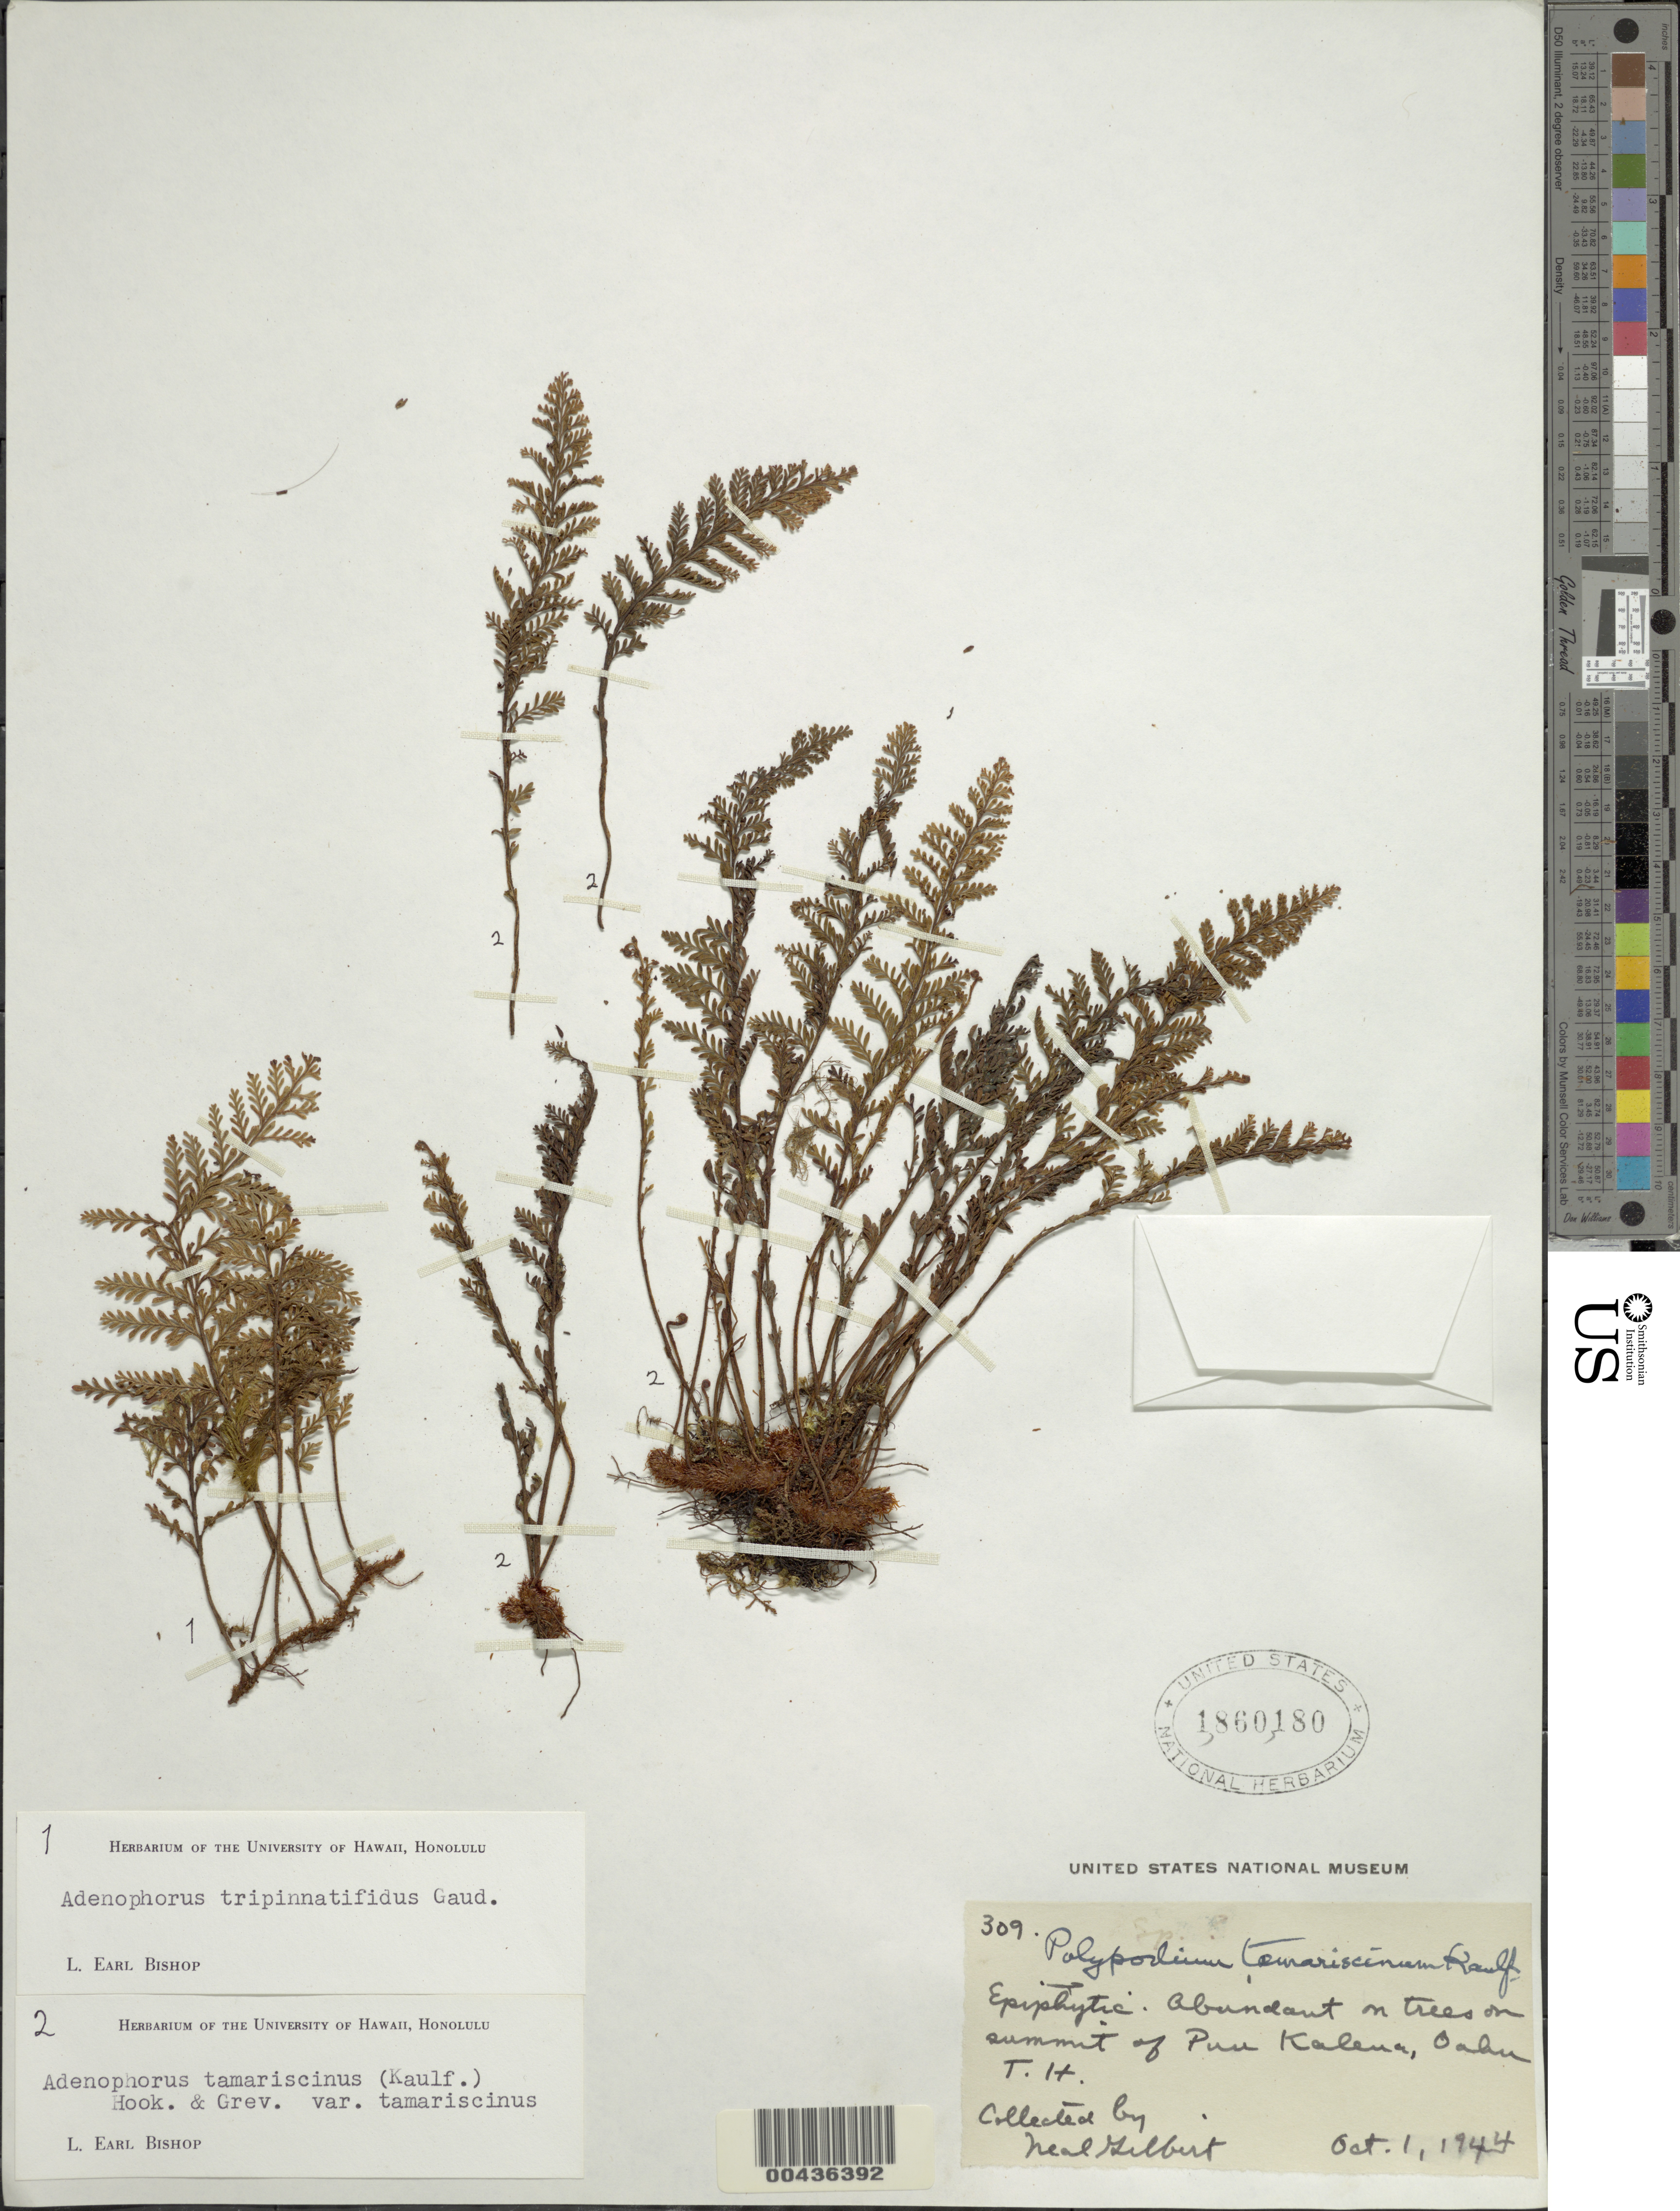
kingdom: Plantae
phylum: Tracheophyta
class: Polypodiopsida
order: Polypodiales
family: Polypodiaceae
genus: Adenophorus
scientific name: Adenophorus tripinnatifidus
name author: Gaudich.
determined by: Bishop, L. E.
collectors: N. Gilbert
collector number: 309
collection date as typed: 1 Oct 1944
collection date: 1944-10-01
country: United States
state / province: Hawaii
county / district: Honolulu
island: Oahu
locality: Summit of Puu Kalena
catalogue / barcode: US 1860180